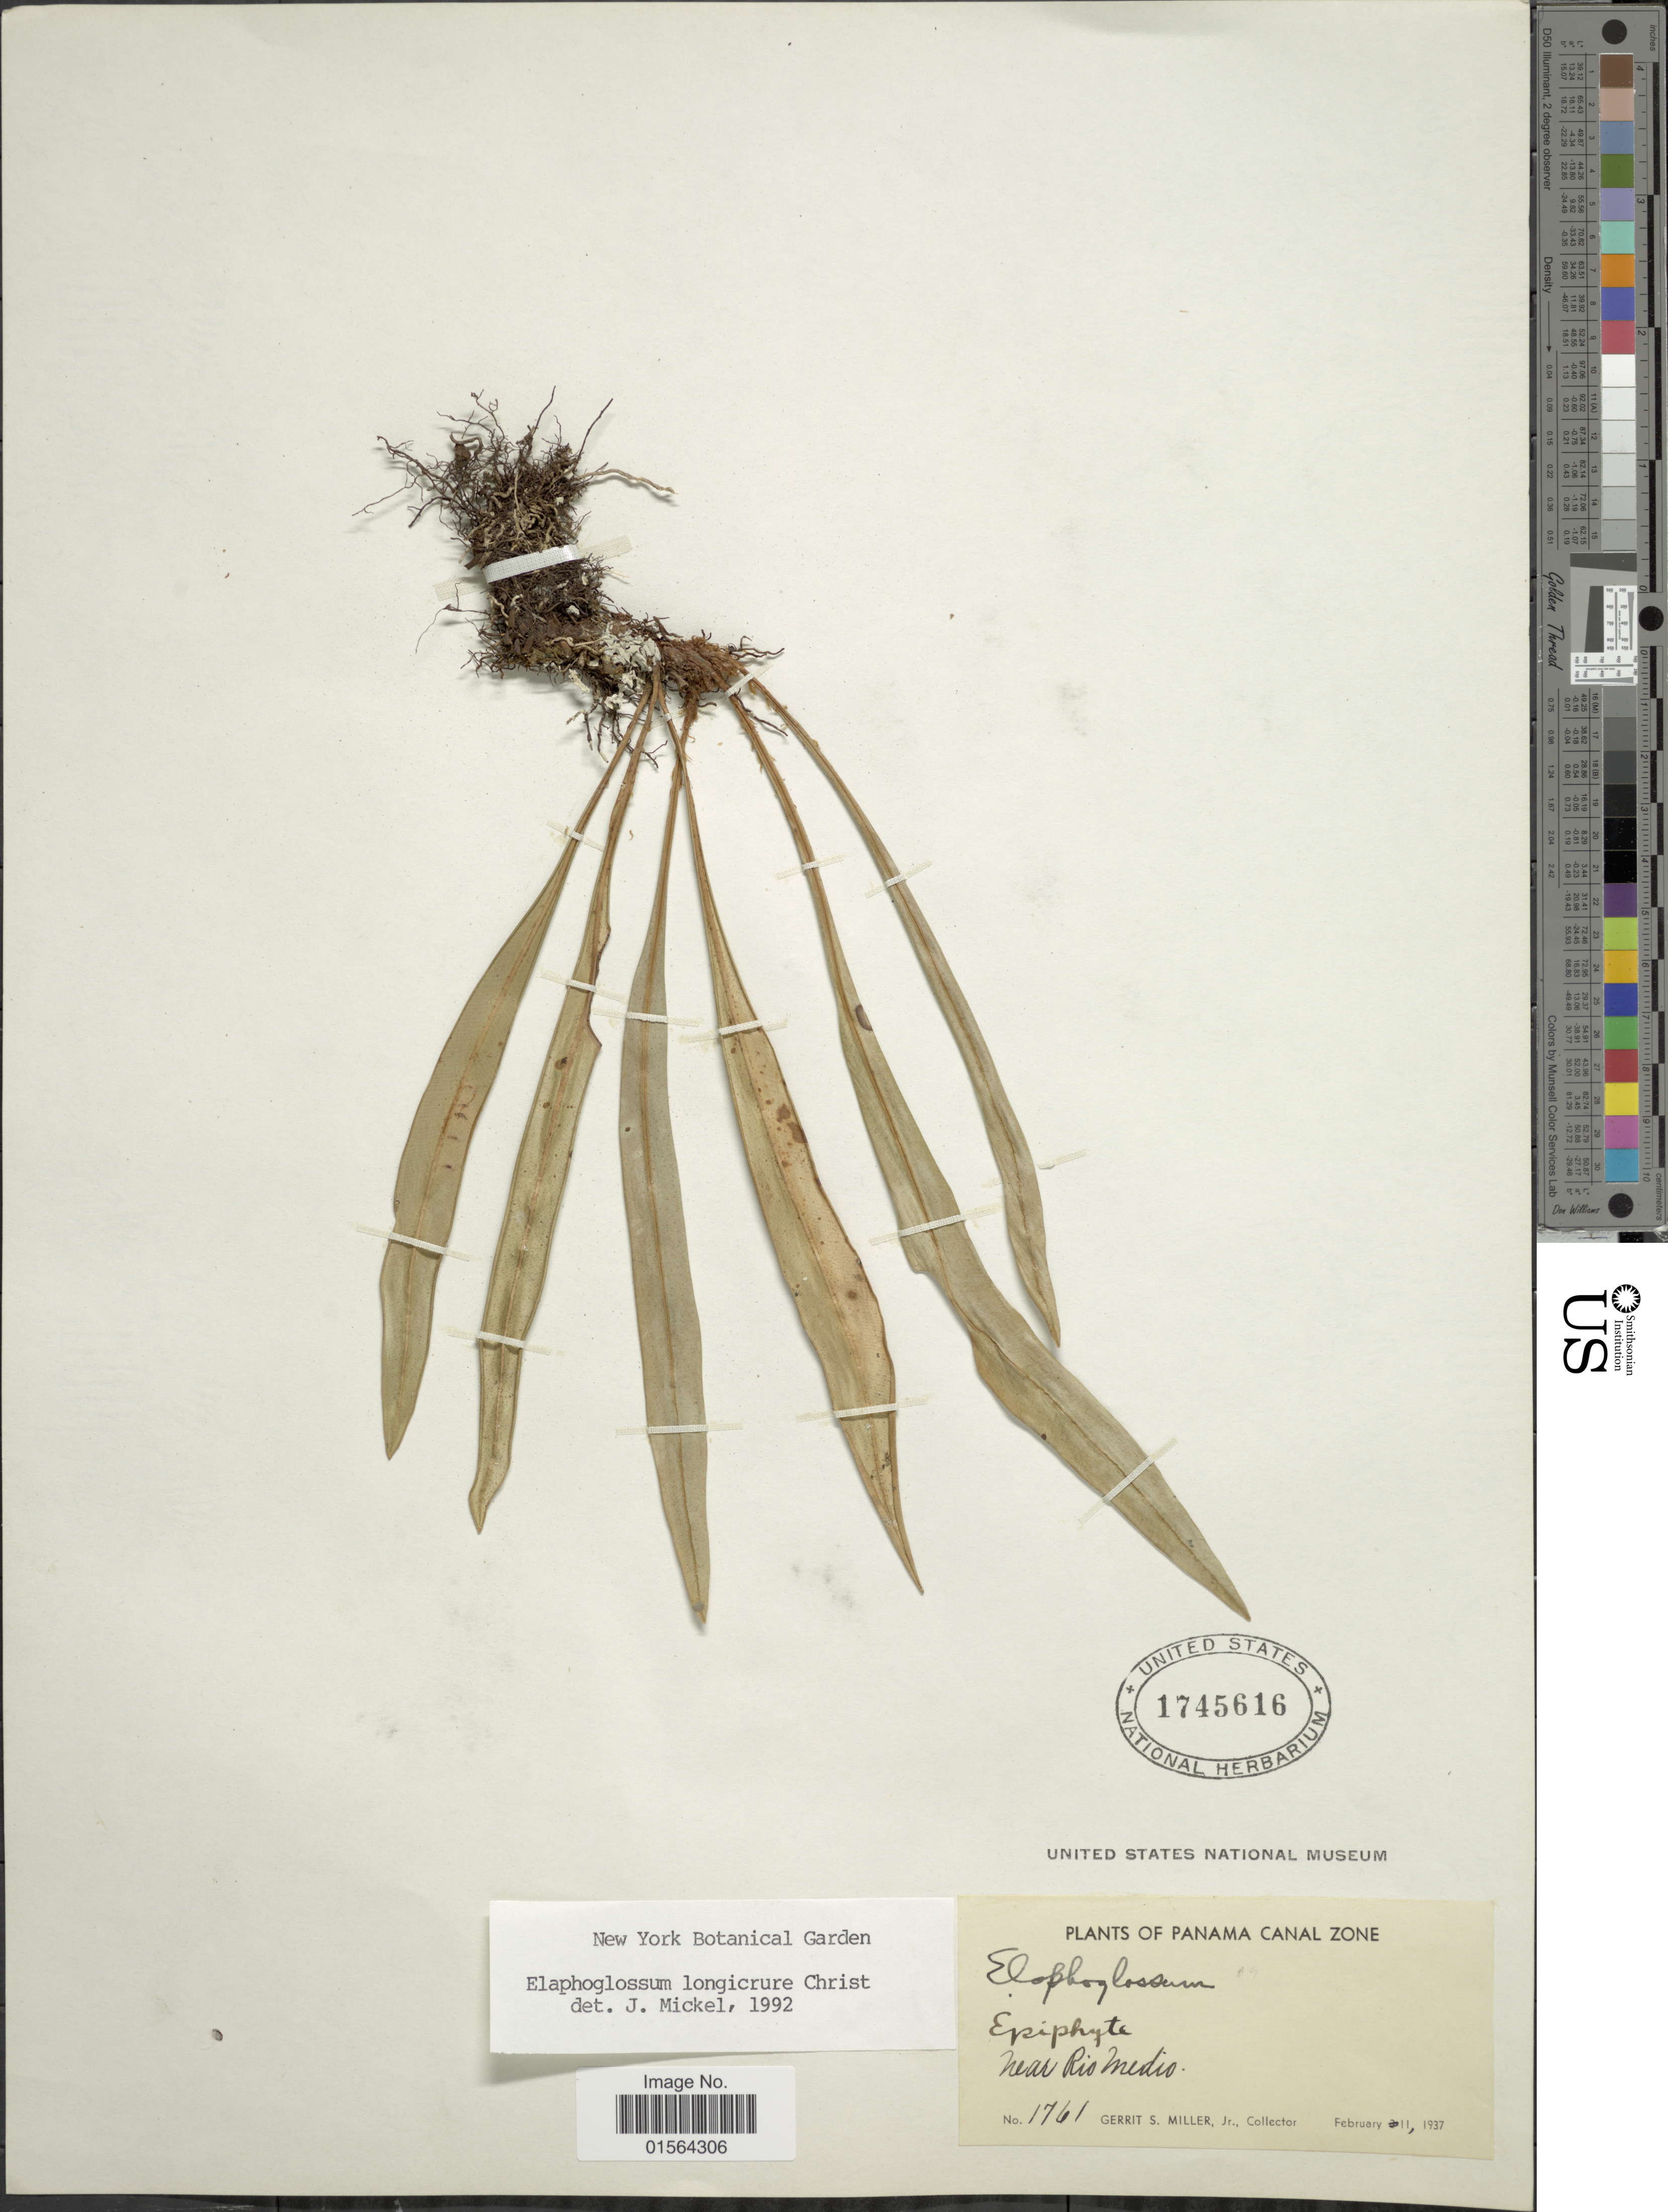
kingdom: Plantae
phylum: Tracheophyta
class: Polypodiopsida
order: Polypodiales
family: Dryopteridaceae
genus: Elaphoglossum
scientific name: Elaphoglossum longicrure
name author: Christ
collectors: G. S. Miller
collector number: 1761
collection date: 1937-02-11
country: Panama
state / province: Colón / Panamá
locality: Canal Zone, near Rio Medio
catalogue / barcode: US 1745616